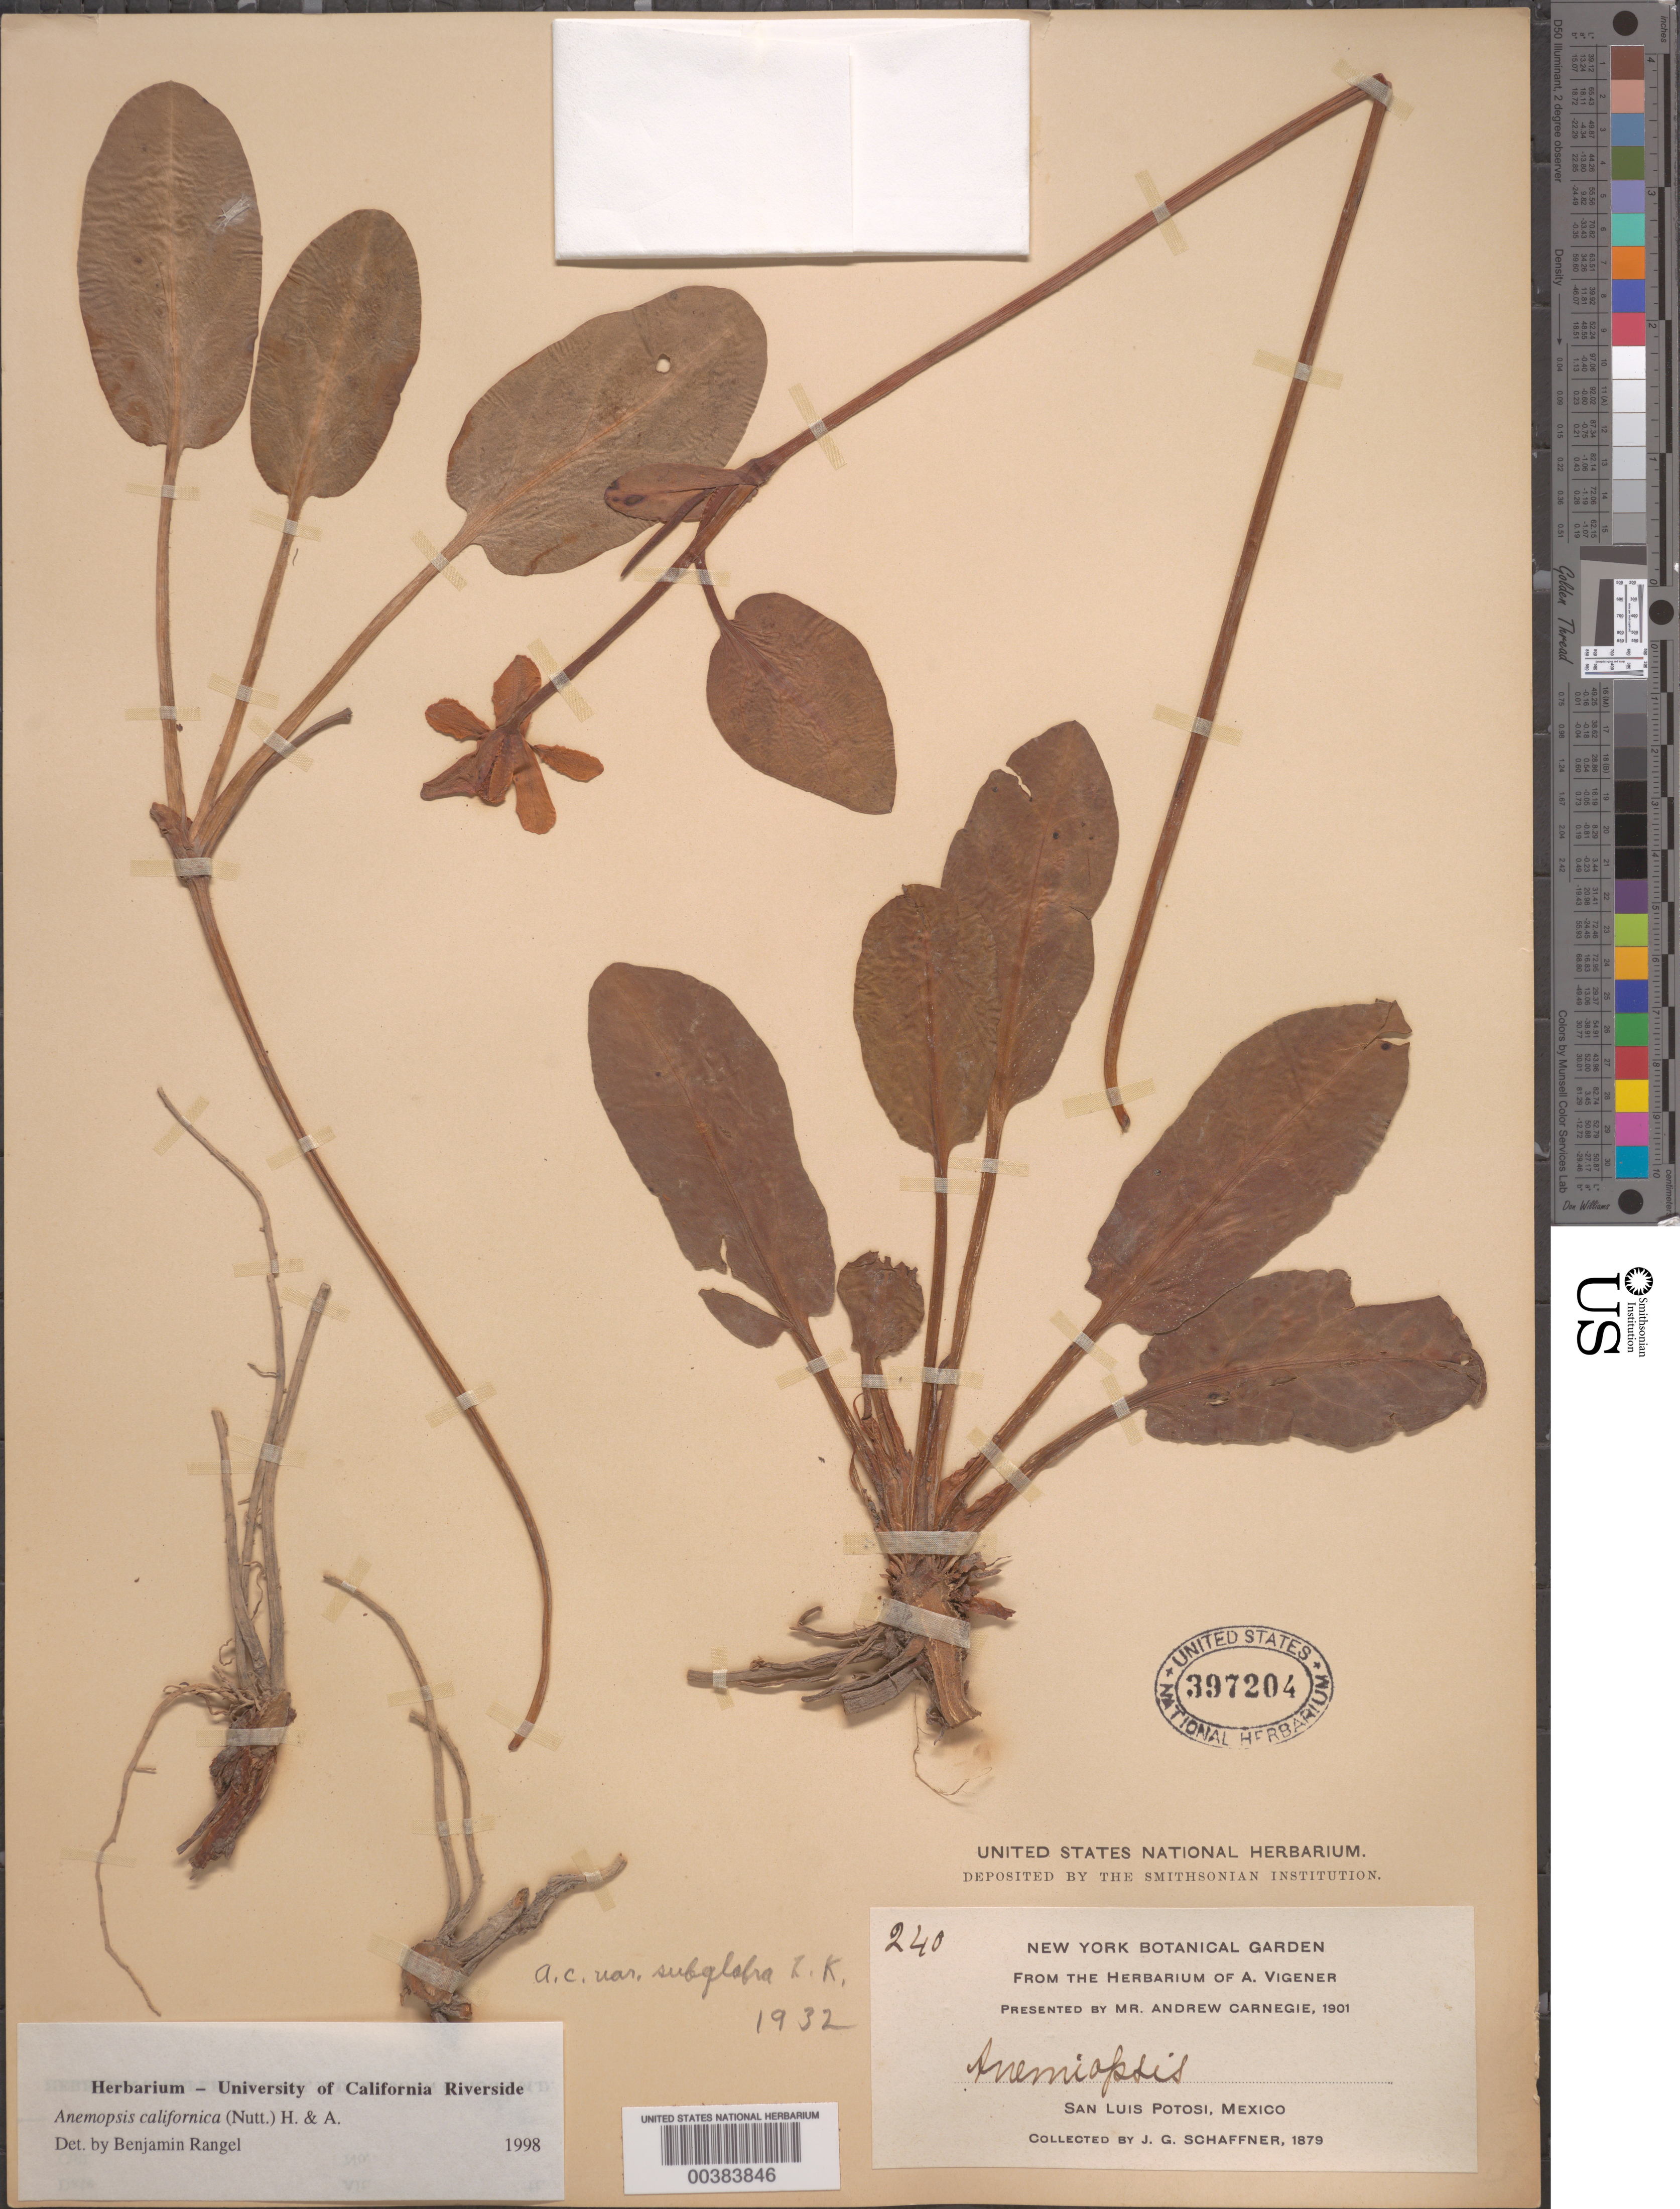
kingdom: Plantae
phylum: Tracheophyta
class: Magnoliopsida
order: Piperales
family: Saururaceae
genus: Anemopsis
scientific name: Anemopsis californica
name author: (Nutt.) Hook. & Arn.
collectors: J. G. Schaffner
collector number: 240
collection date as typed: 1879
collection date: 1879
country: Mexico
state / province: San Luis Potosí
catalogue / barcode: US 397204